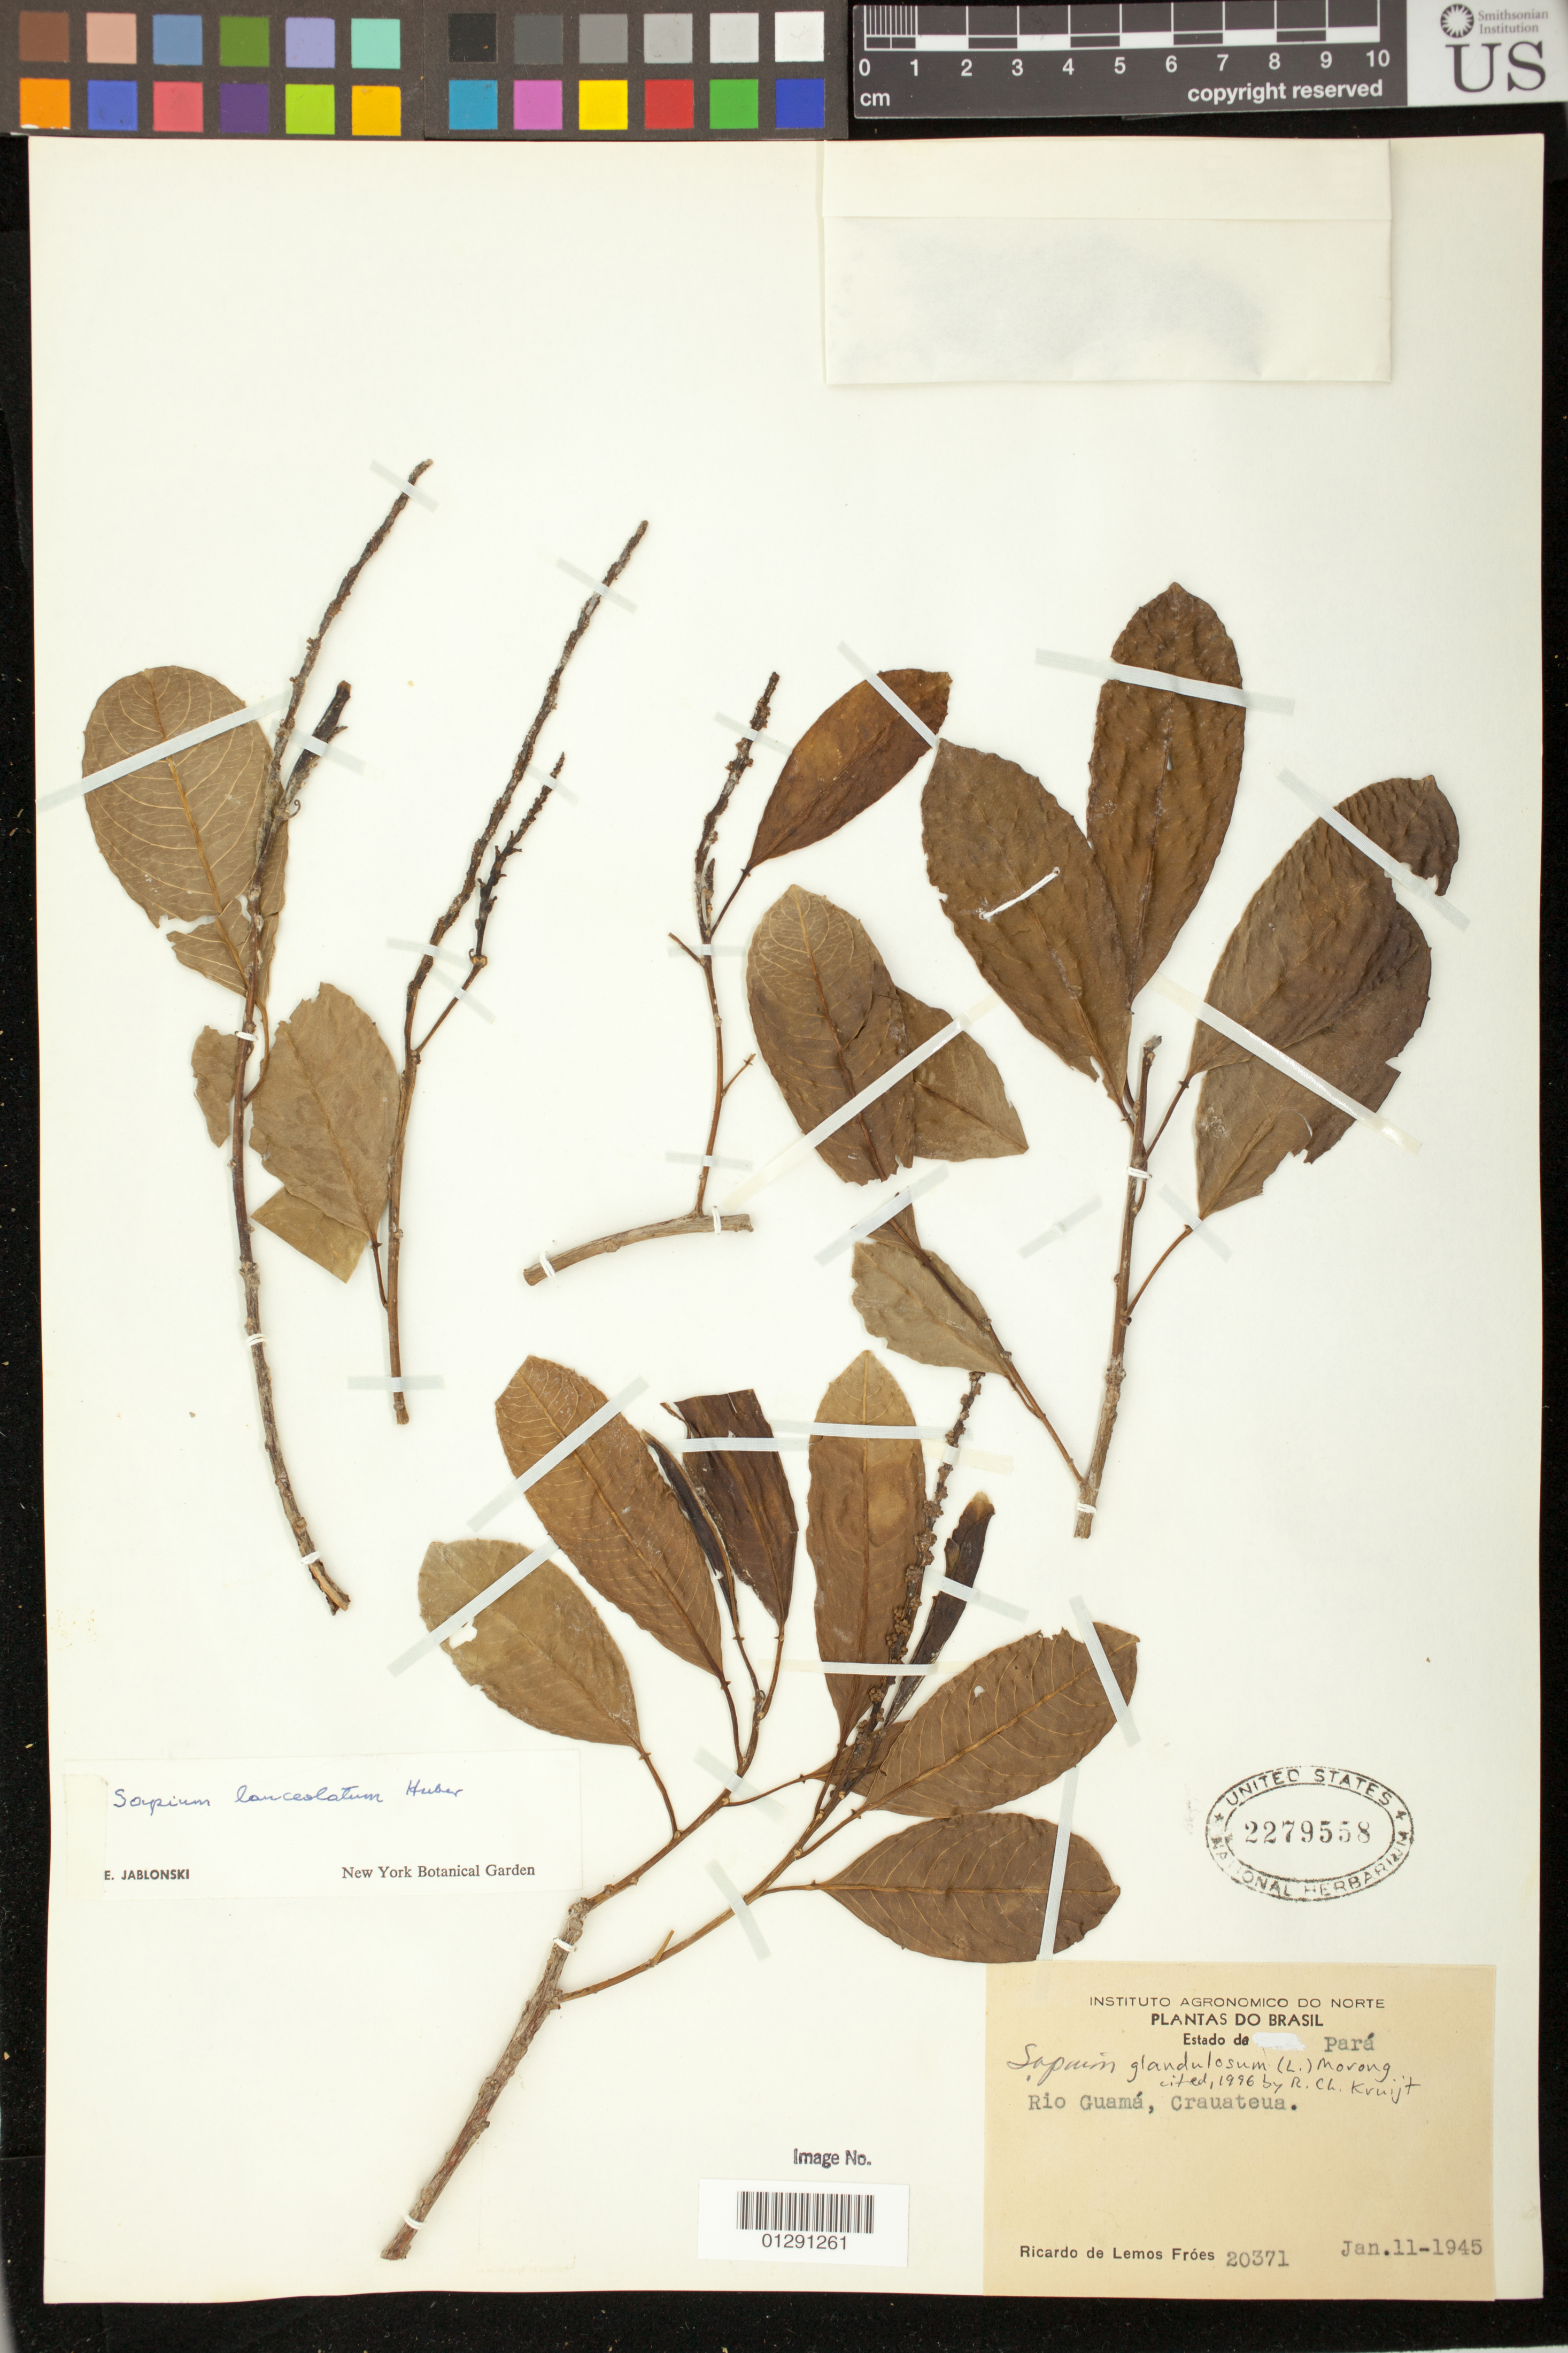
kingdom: Plantae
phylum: Tracheophyta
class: Magnoliopsida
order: Malpighiales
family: Euphorbiaceae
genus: Sapium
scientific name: Sapium glandulatum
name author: (Vell.) Pax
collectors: R. L. Fróes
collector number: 20371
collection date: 1945-01-11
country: Brazil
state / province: Para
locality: Rio Guama, Crauateua.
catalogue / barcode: US 2279558